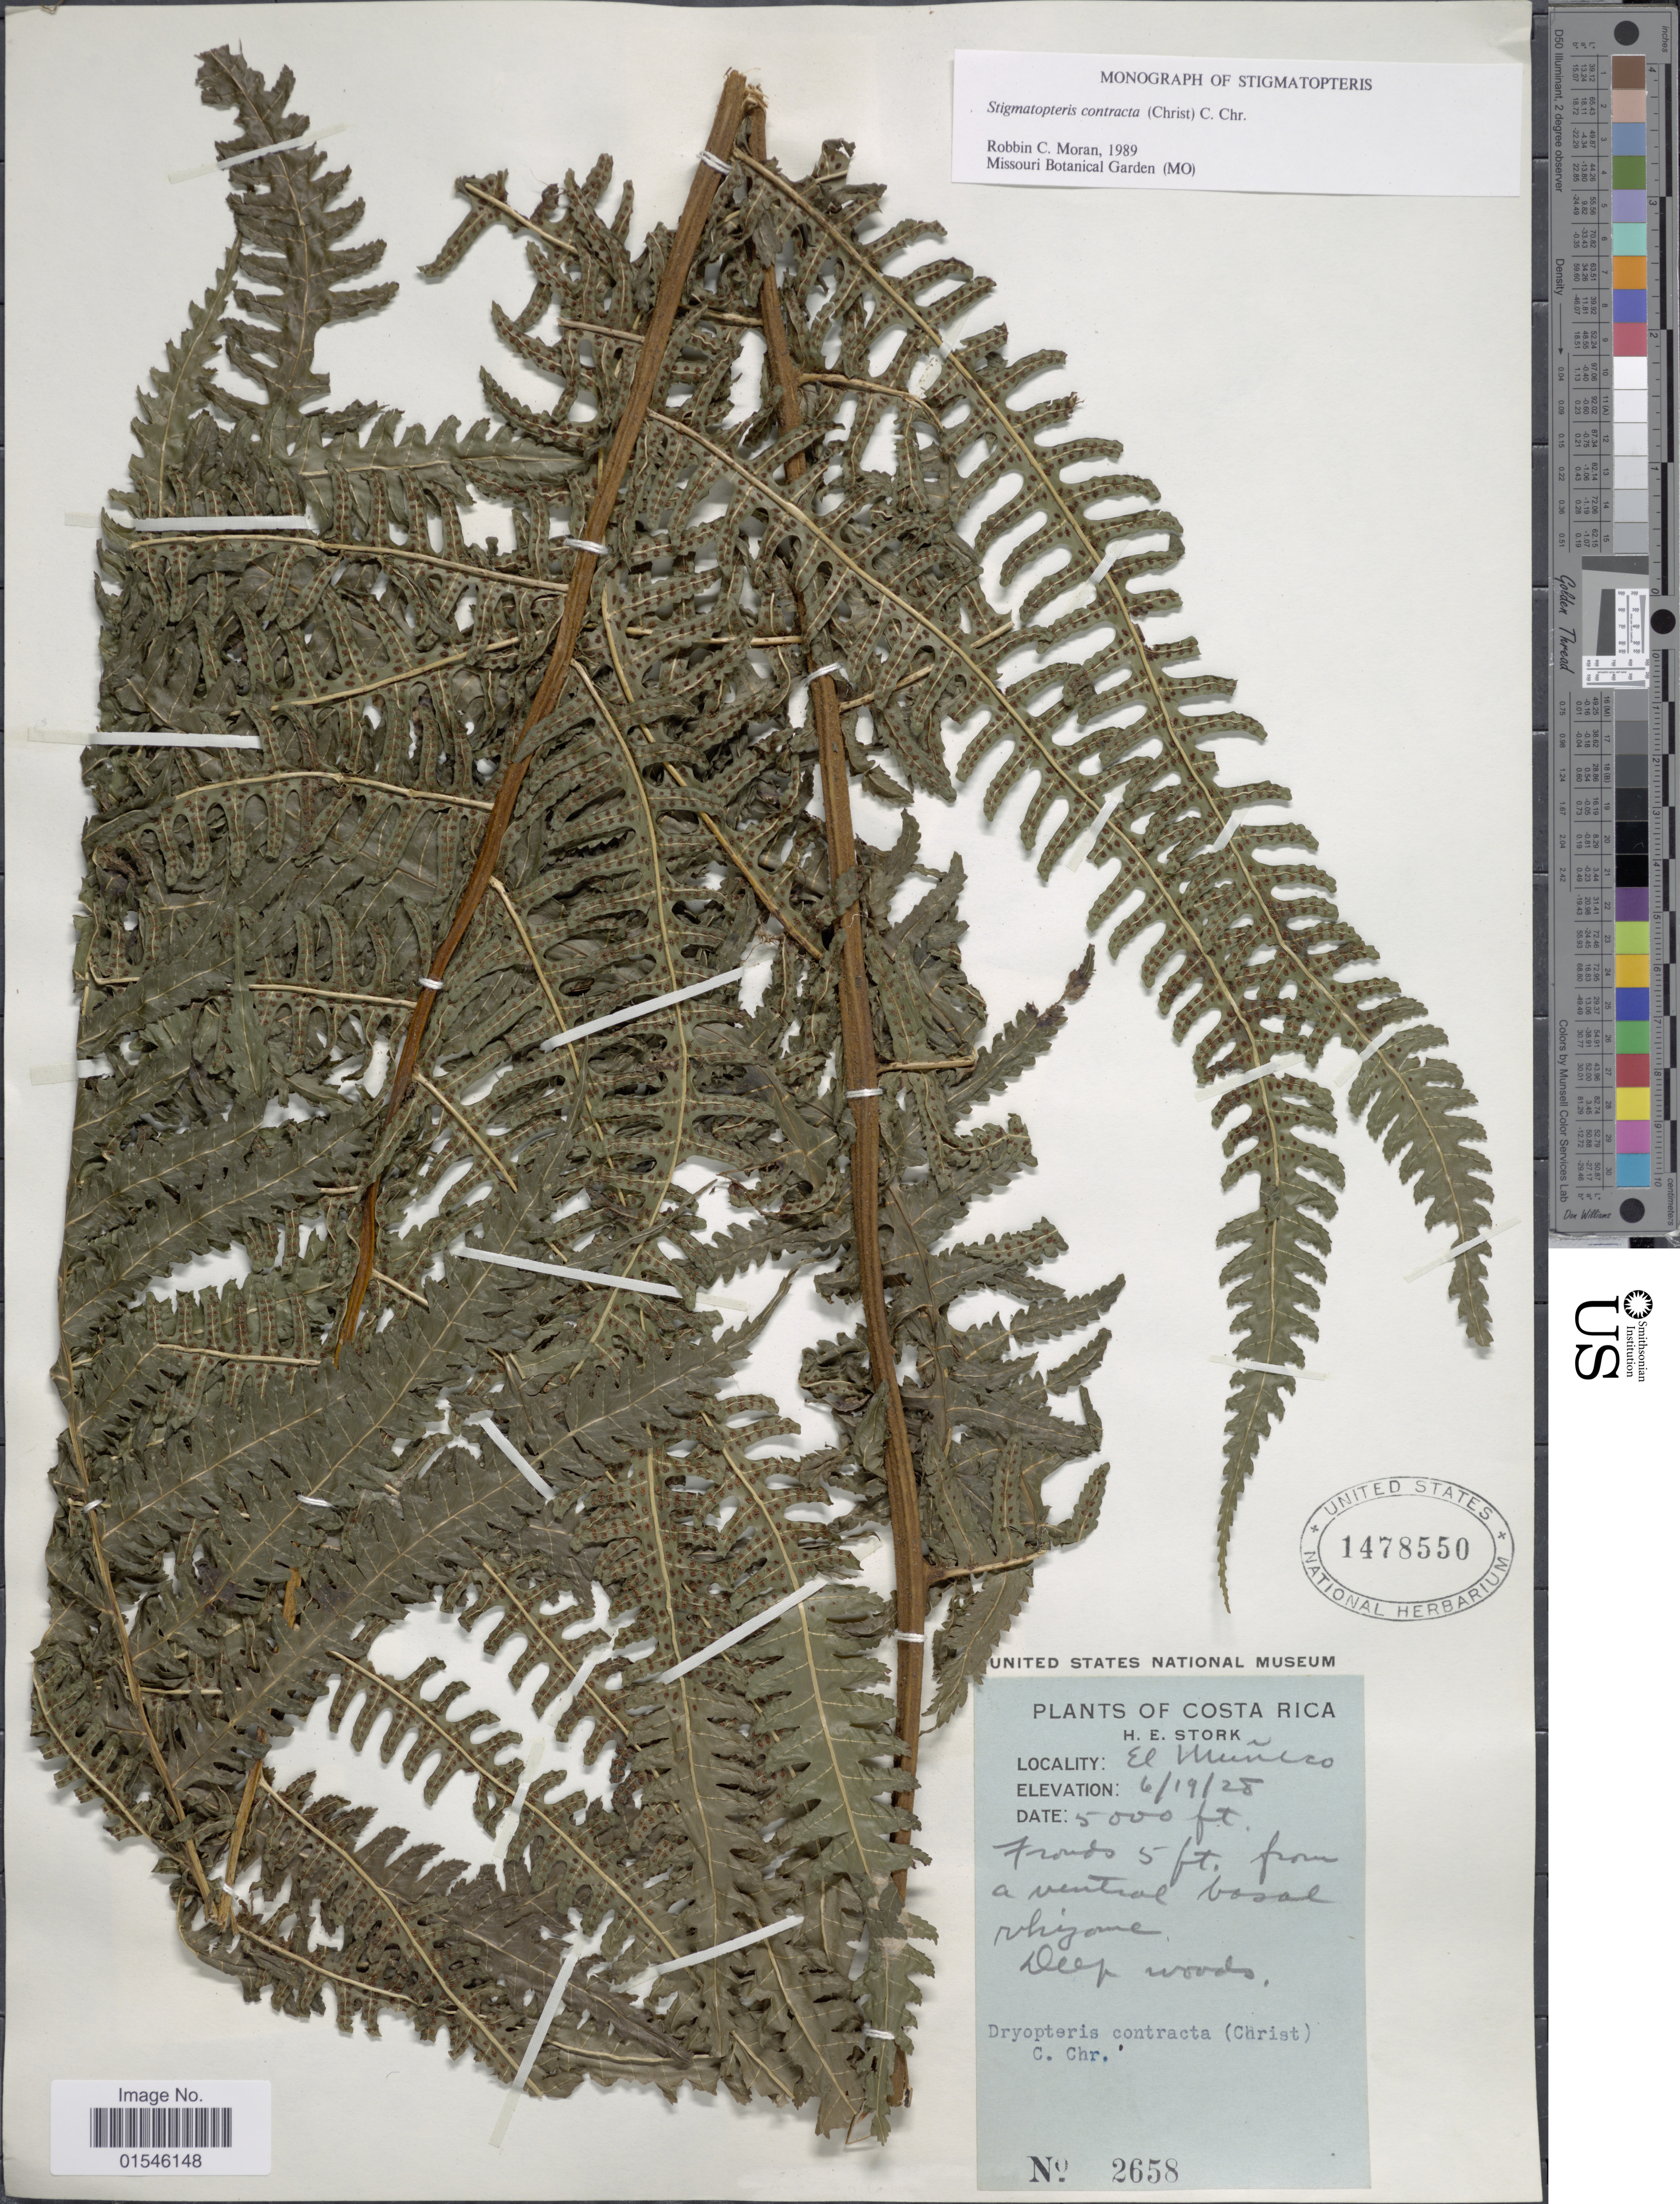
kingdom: Plantae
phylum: Tracheophyta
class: Polypodiopsida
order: Polypodiales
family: Dryopteridaceae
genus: Stigmatopteris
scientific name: Stigmatopteris contracta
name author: (Christ) C. Chr.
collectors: H. E. Stork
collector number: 2658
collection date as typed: Transcribed d/m/y: 19/6/28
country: Costa Rica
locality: El Muñeco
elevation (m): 1524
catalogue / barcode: US 1478550